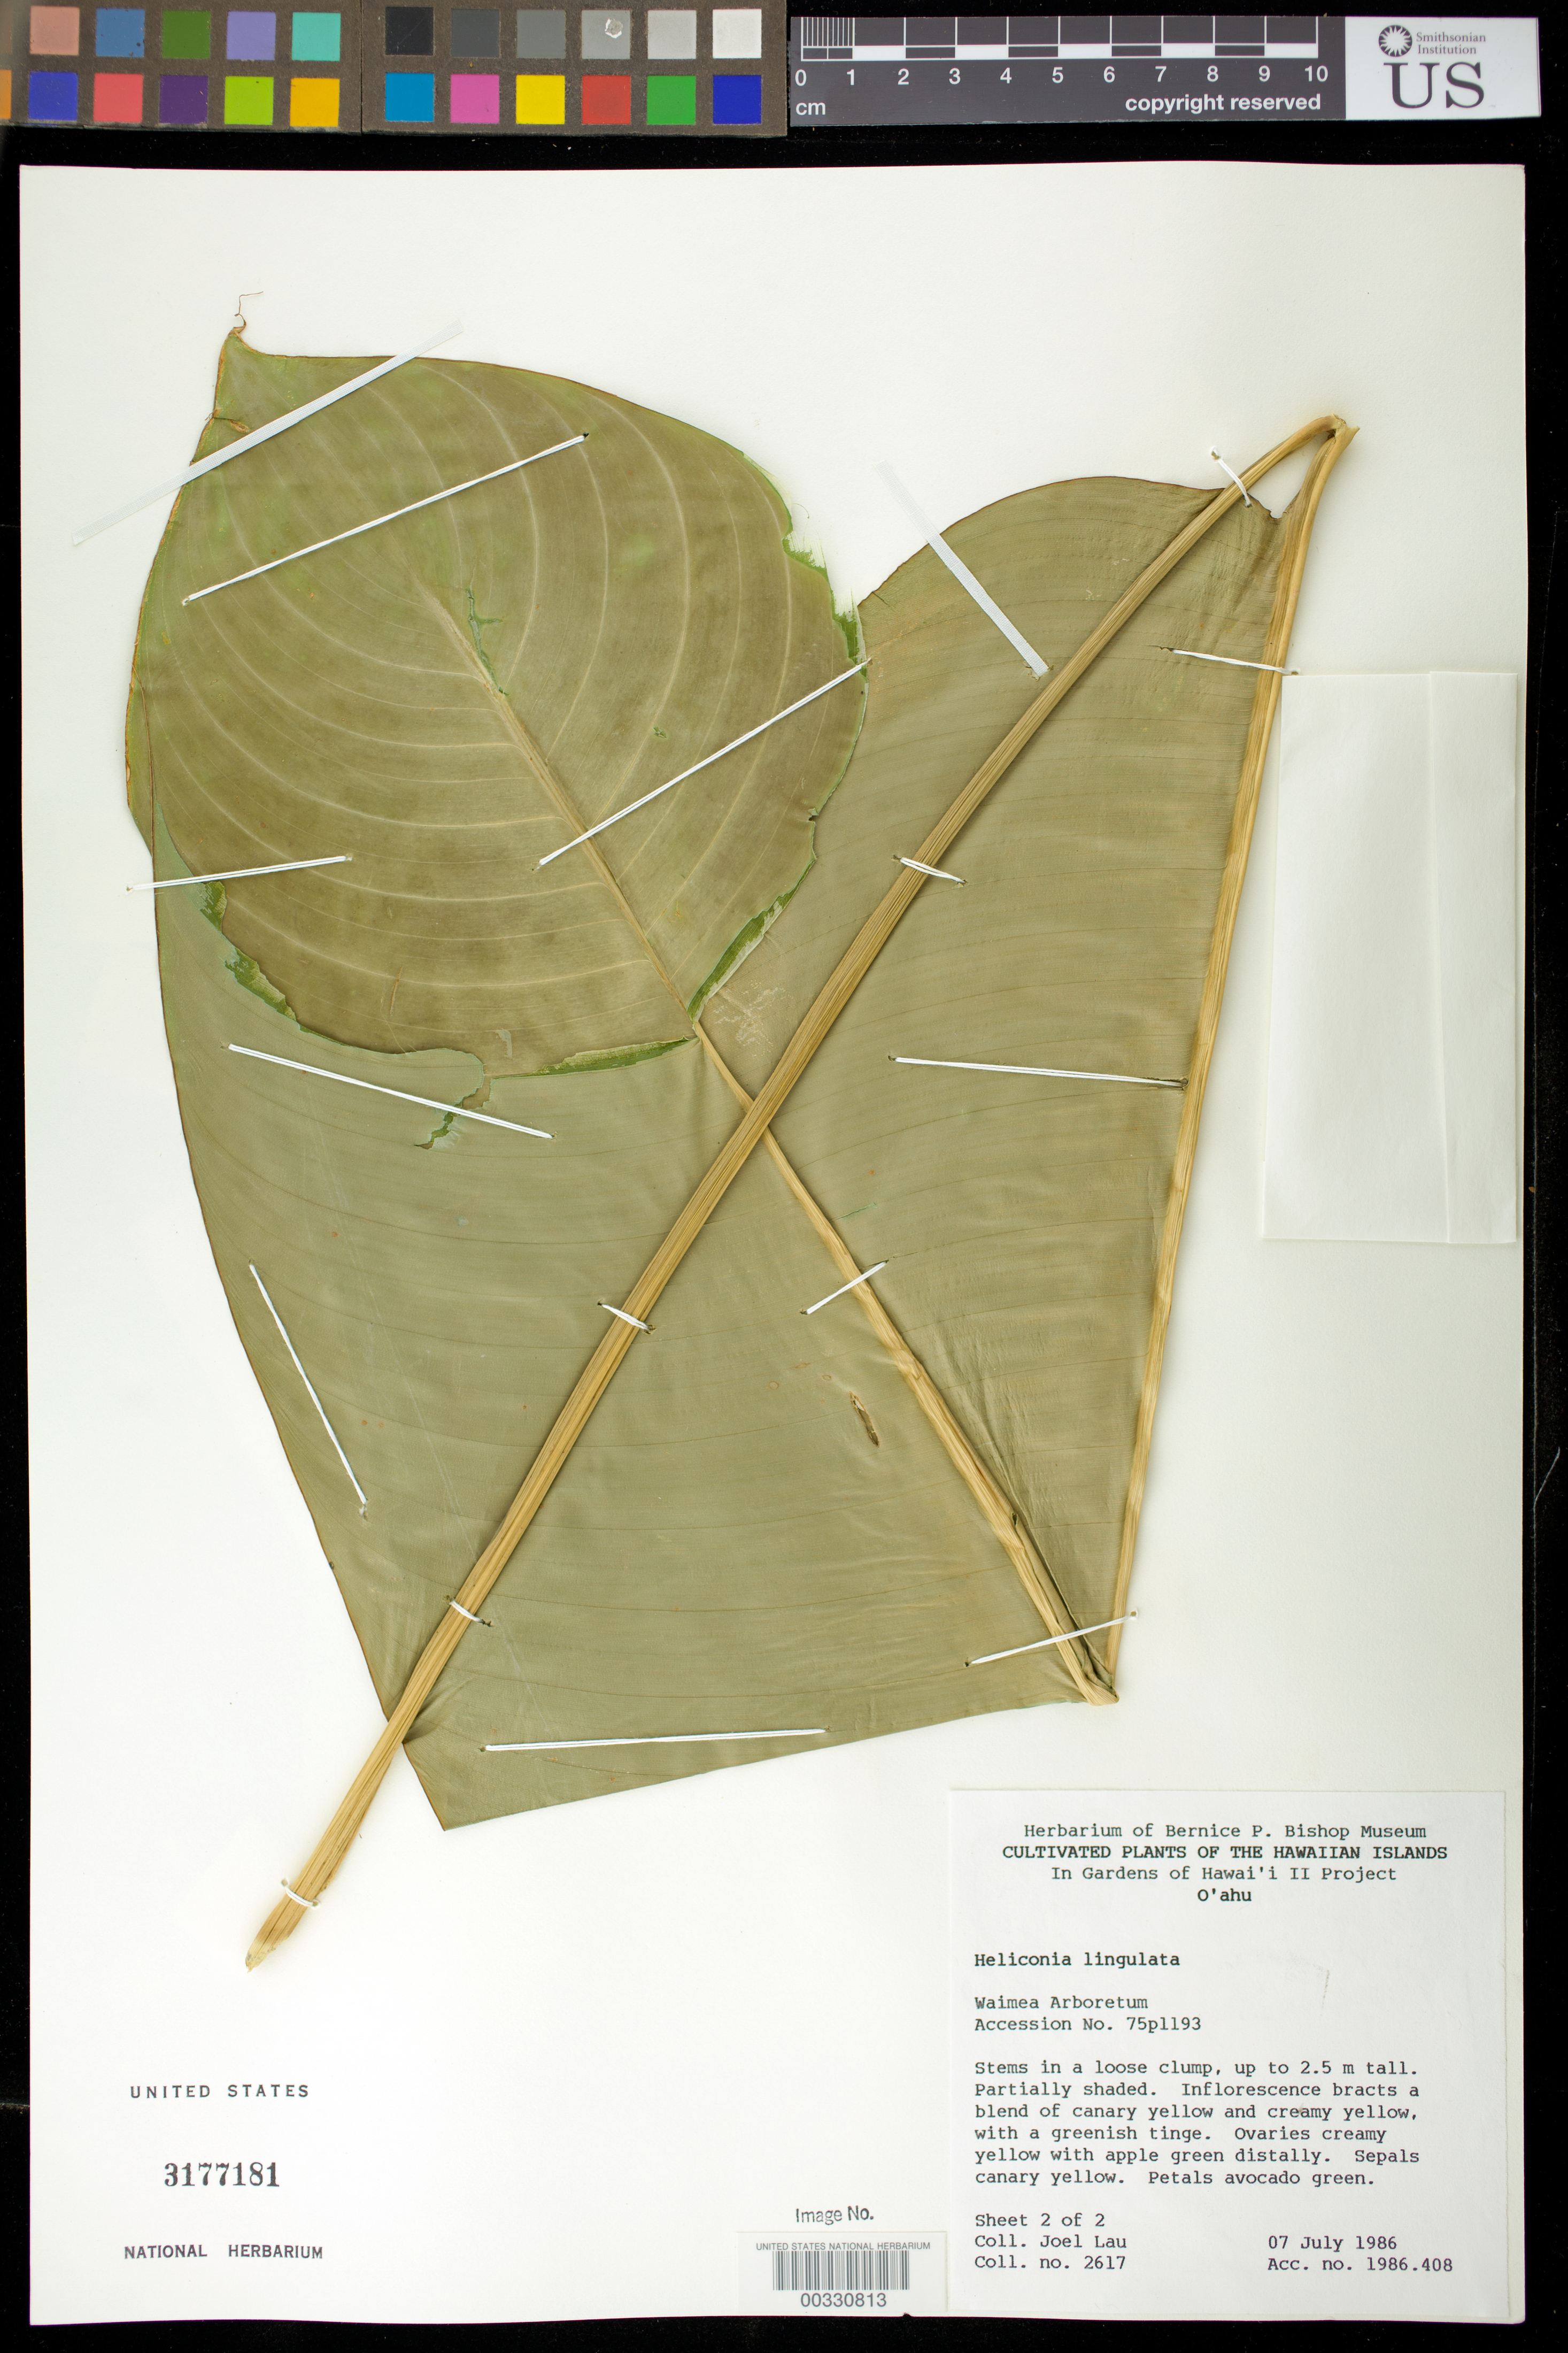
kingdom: Plantae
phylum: Tracheophyta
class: Liliopsida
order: Zingiberales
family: Heliconiaceae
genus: Heliconia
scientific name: Heliconia lingulata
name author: Ruiz & Pav.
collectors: J. Lau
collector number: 2617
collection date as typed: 07 Jul 1986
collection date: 1986-07-07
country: United States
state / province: Florida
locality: Southern Florida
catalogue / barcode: US 3177181